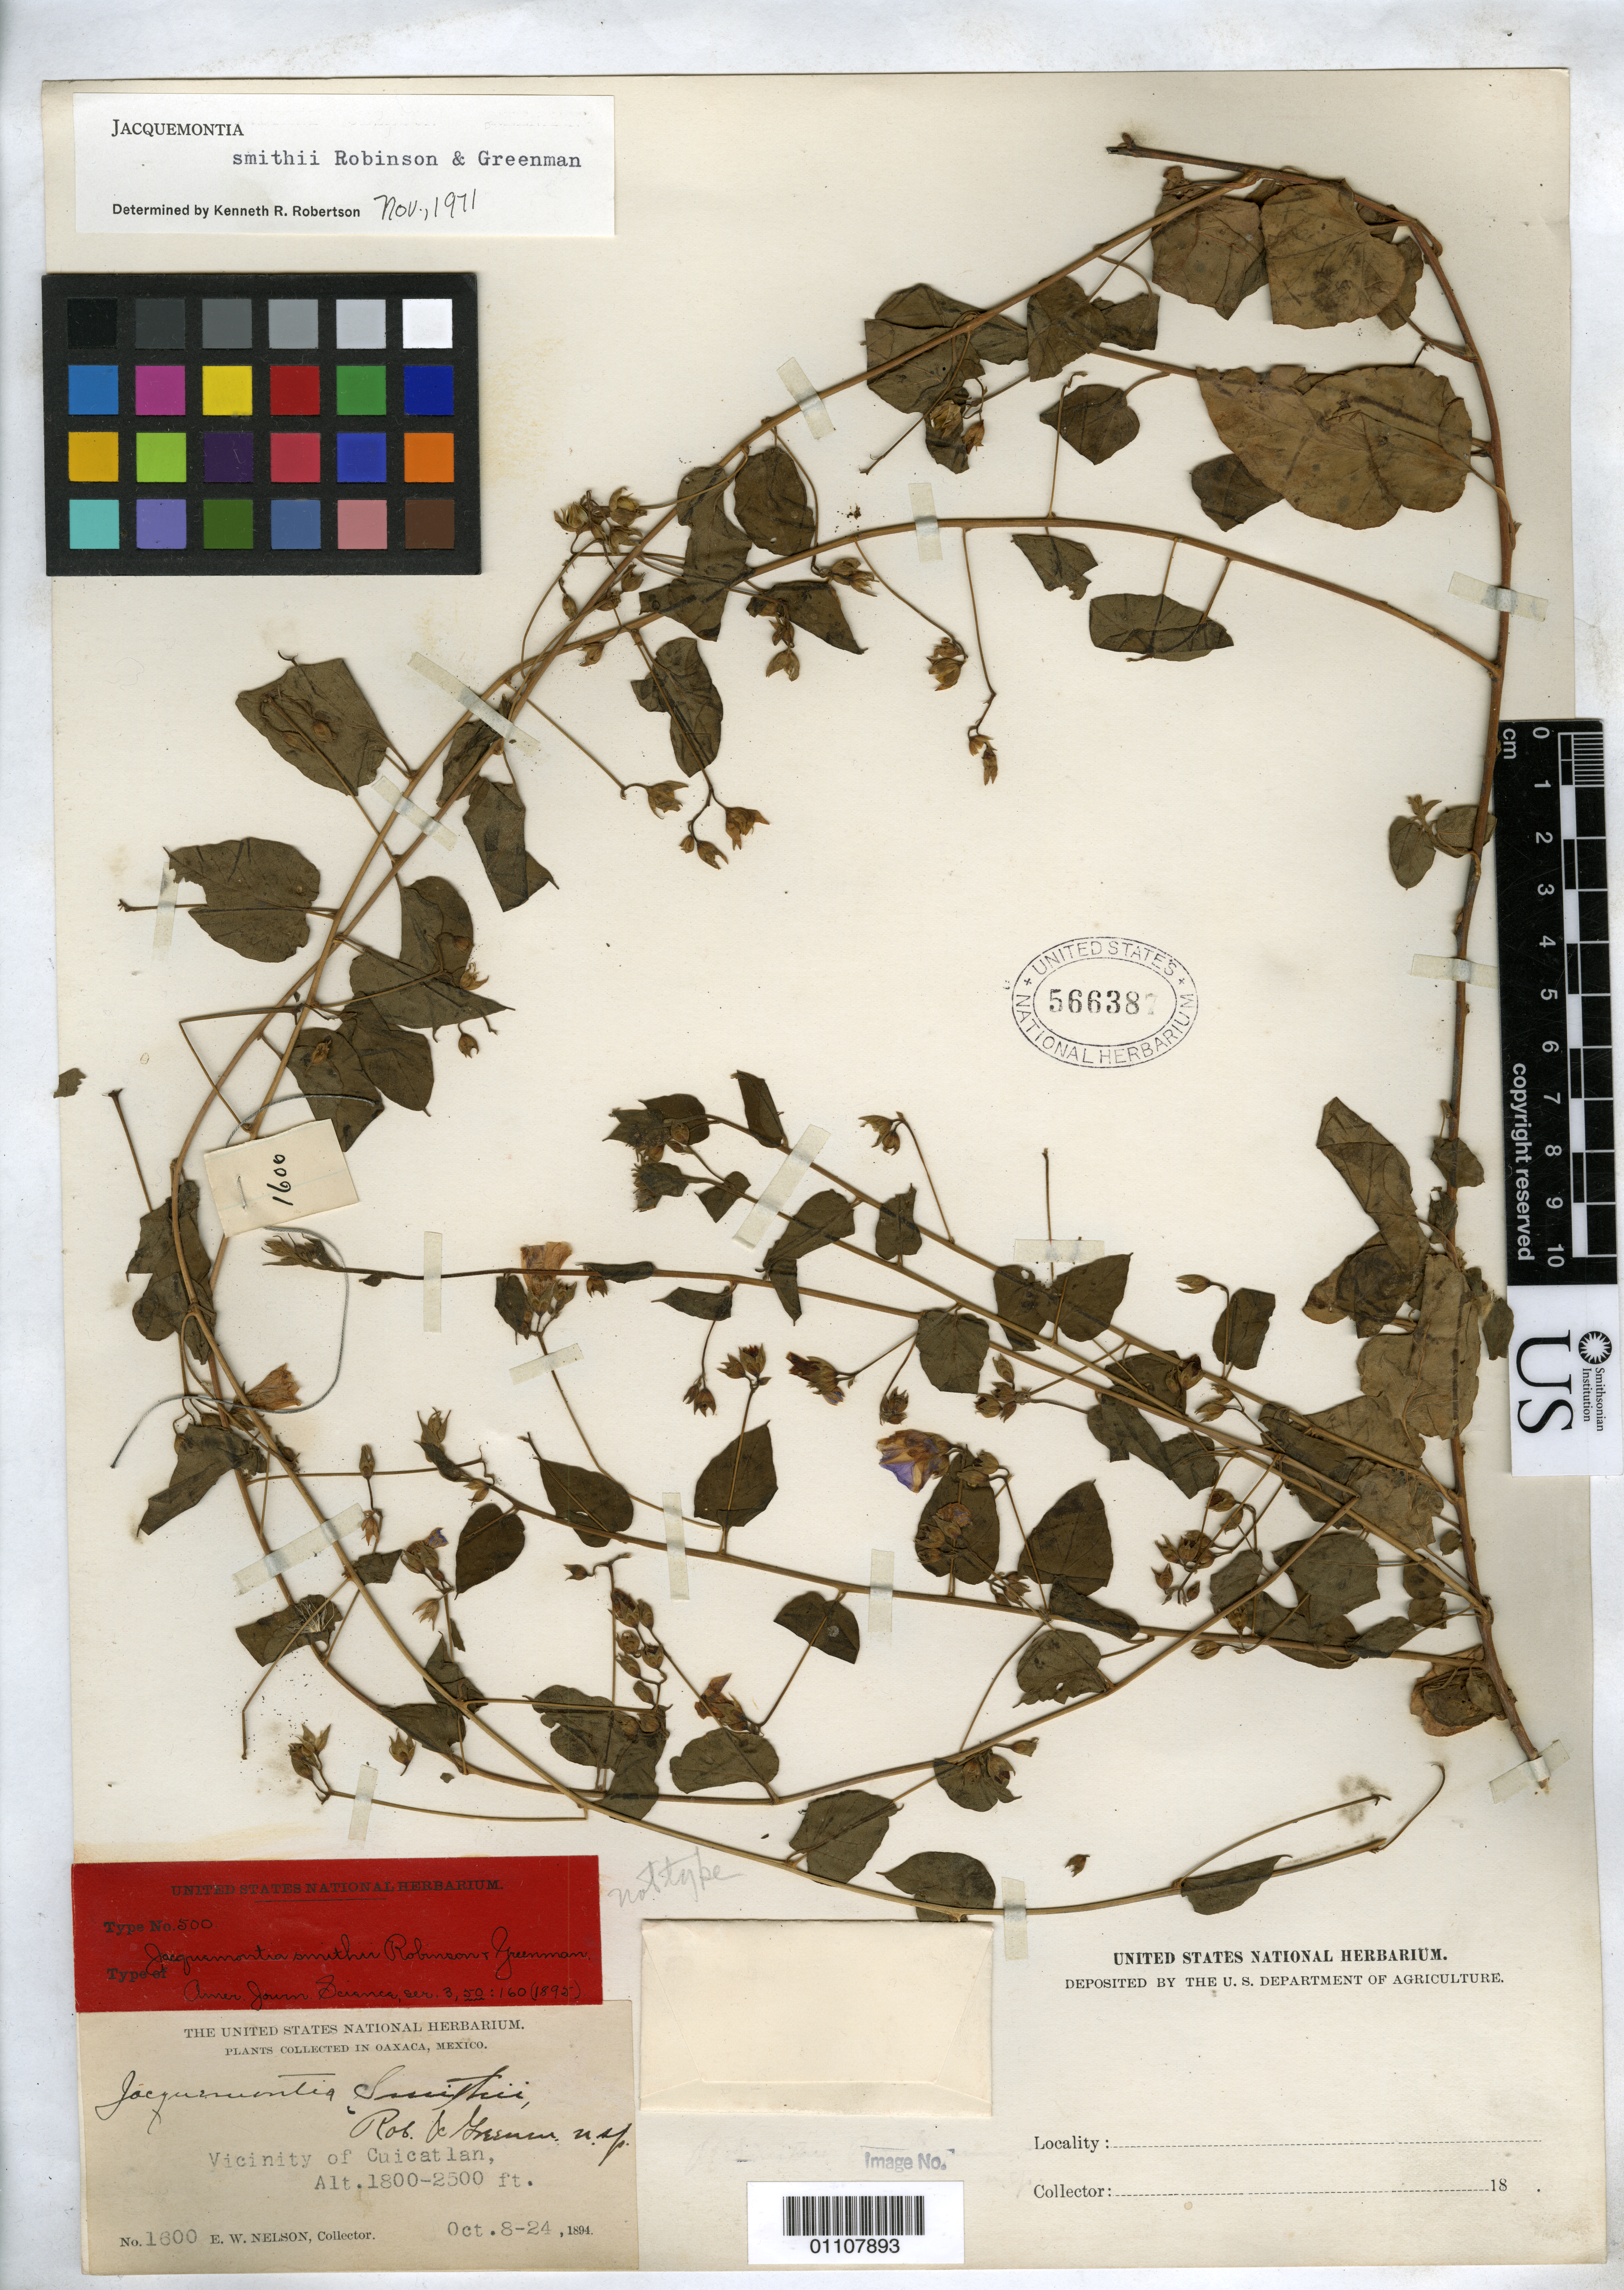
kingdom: Plantae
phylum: Tracheophyta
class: Magnoliopsida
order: Solanales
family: Convolvulaceae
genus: Jacquemontia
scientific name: Jacquemontia smithii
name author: B.L. Rob. & Greenm.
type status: Syntype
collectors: E. W. Nelson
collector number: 1600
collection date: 1894-10-08/1894-10-24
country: Mexico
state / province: Oaxaca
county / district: Cuicatlan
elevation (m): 549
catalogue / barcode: US 566387